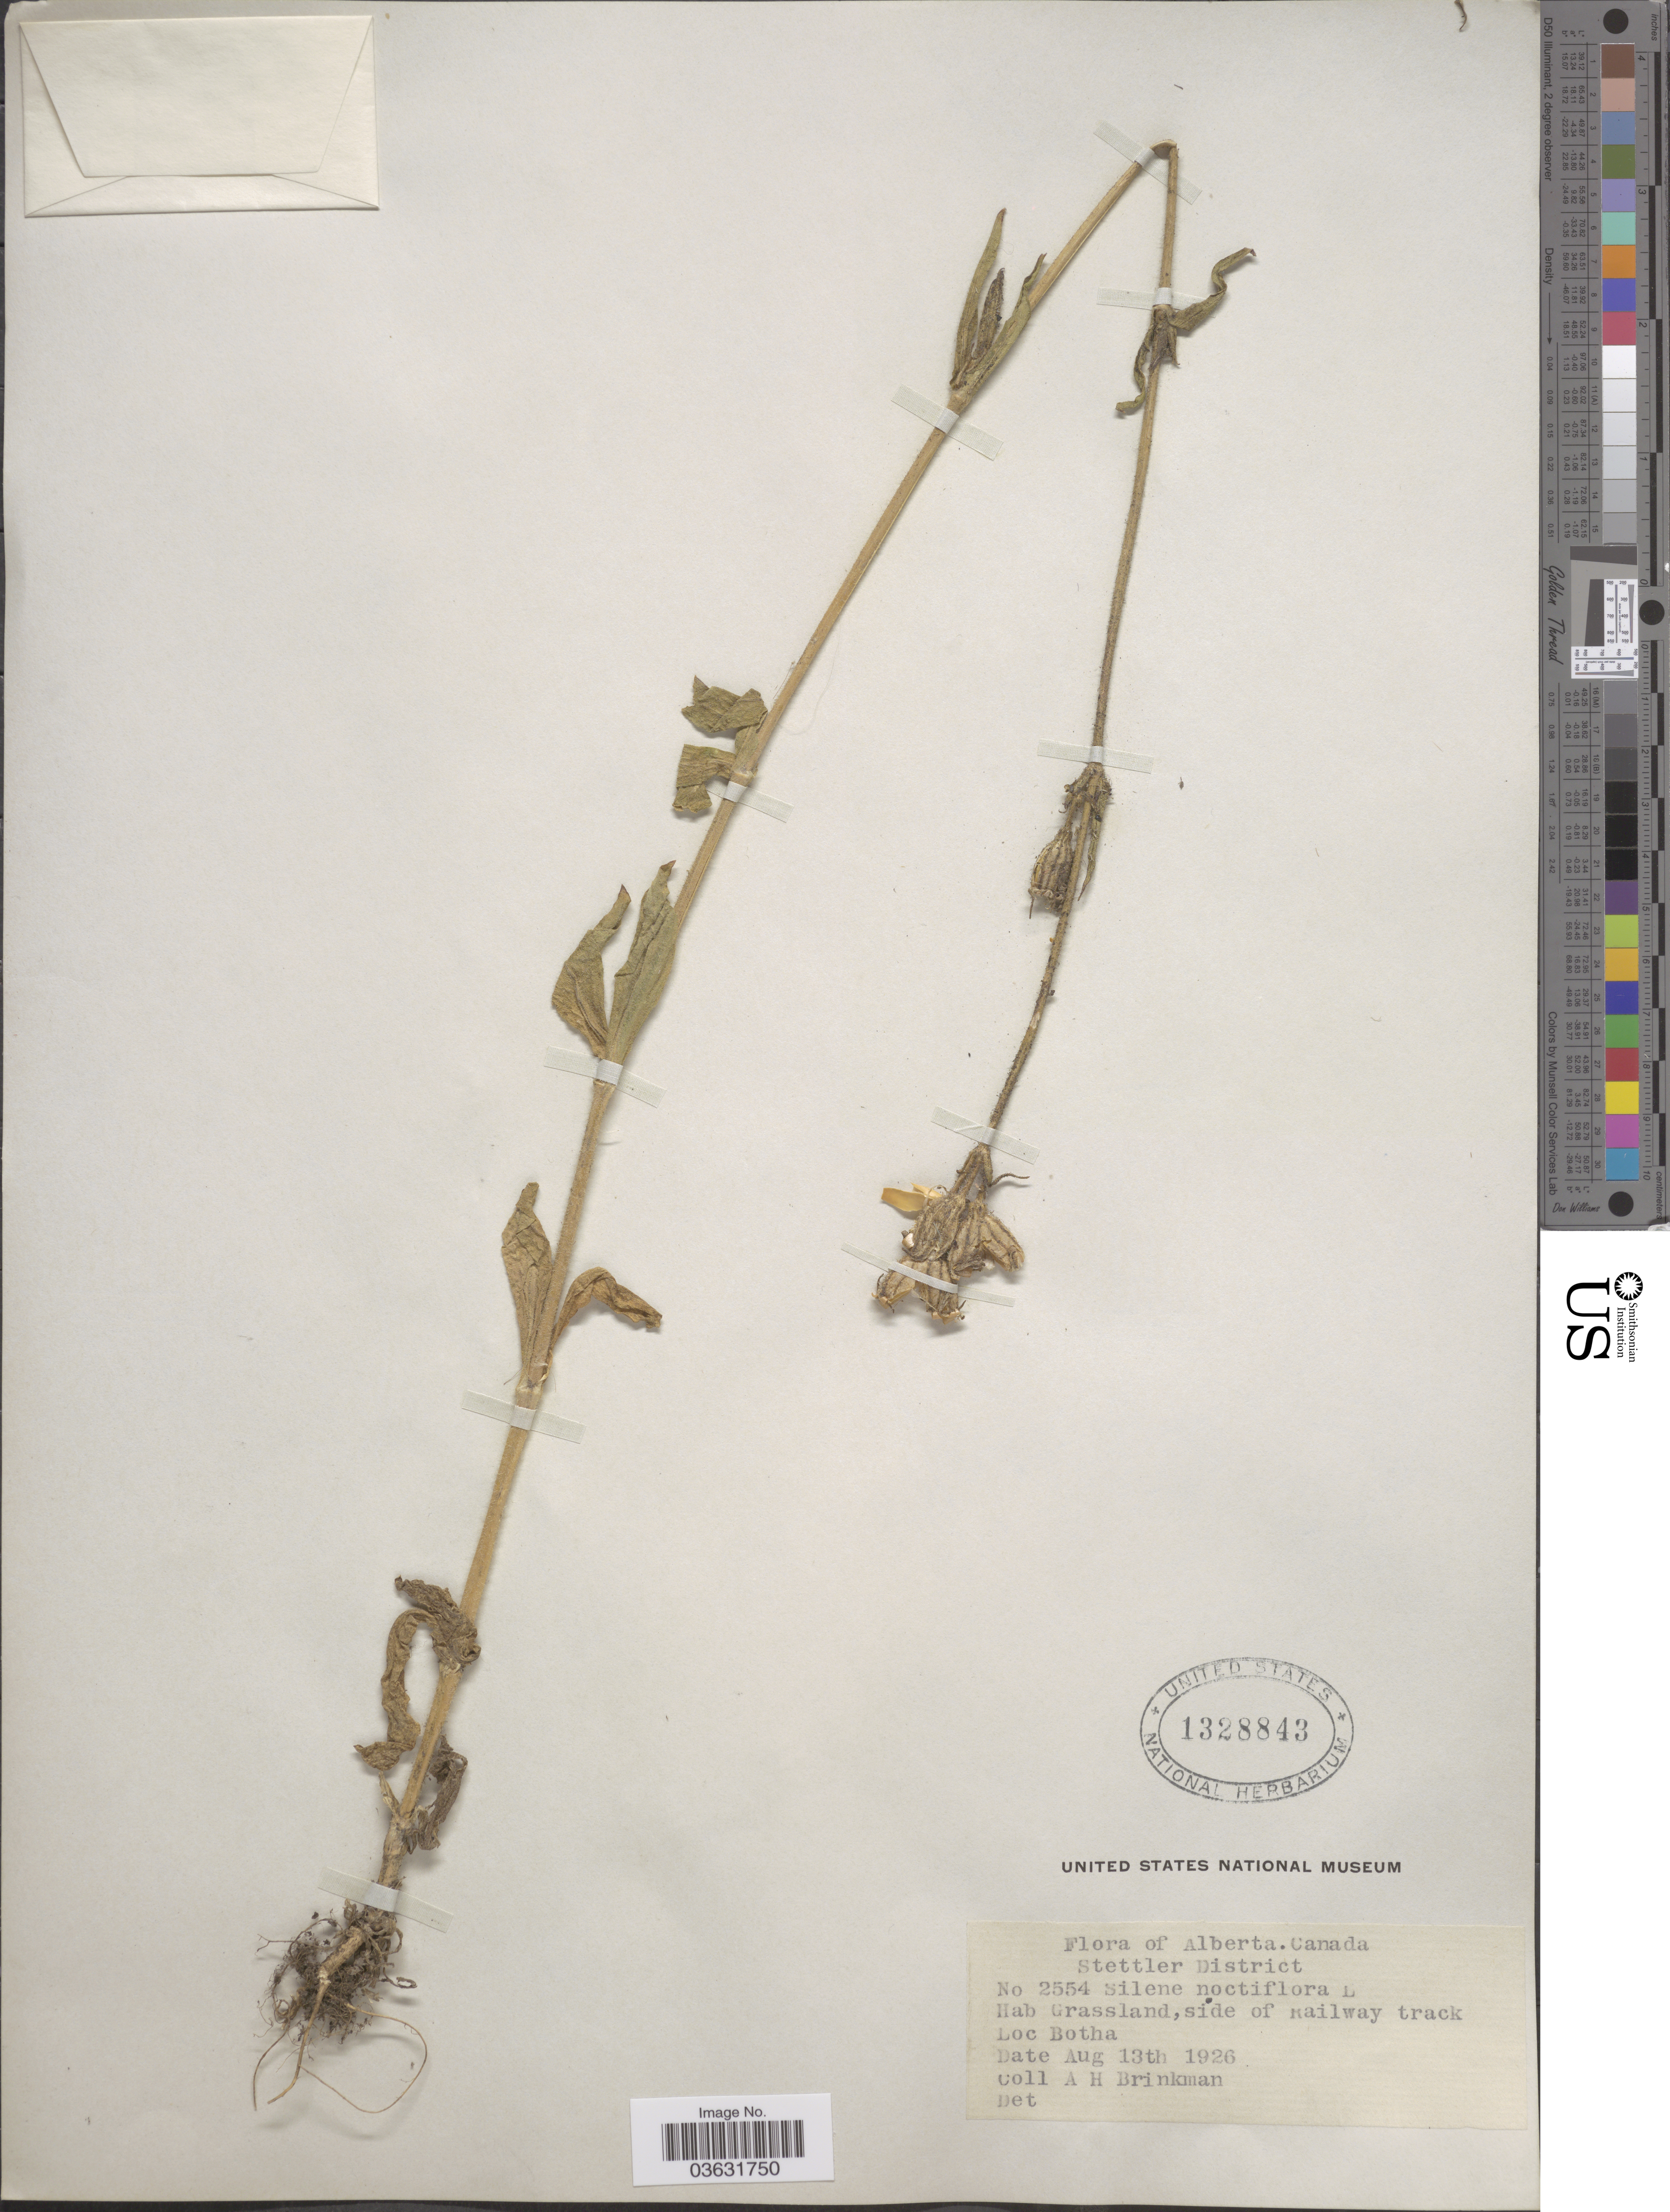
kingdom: Plantae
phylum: Tracheophyta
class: Magnoliopsida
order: Caryophyllales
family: Caryophyllaceae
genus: Silene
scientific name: Silene noctiflora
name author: L.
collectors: A. Brinkman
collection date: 1926-08-13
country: Canada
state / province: Alberta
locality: Stettler District. Botha.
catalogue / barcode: US 1328843